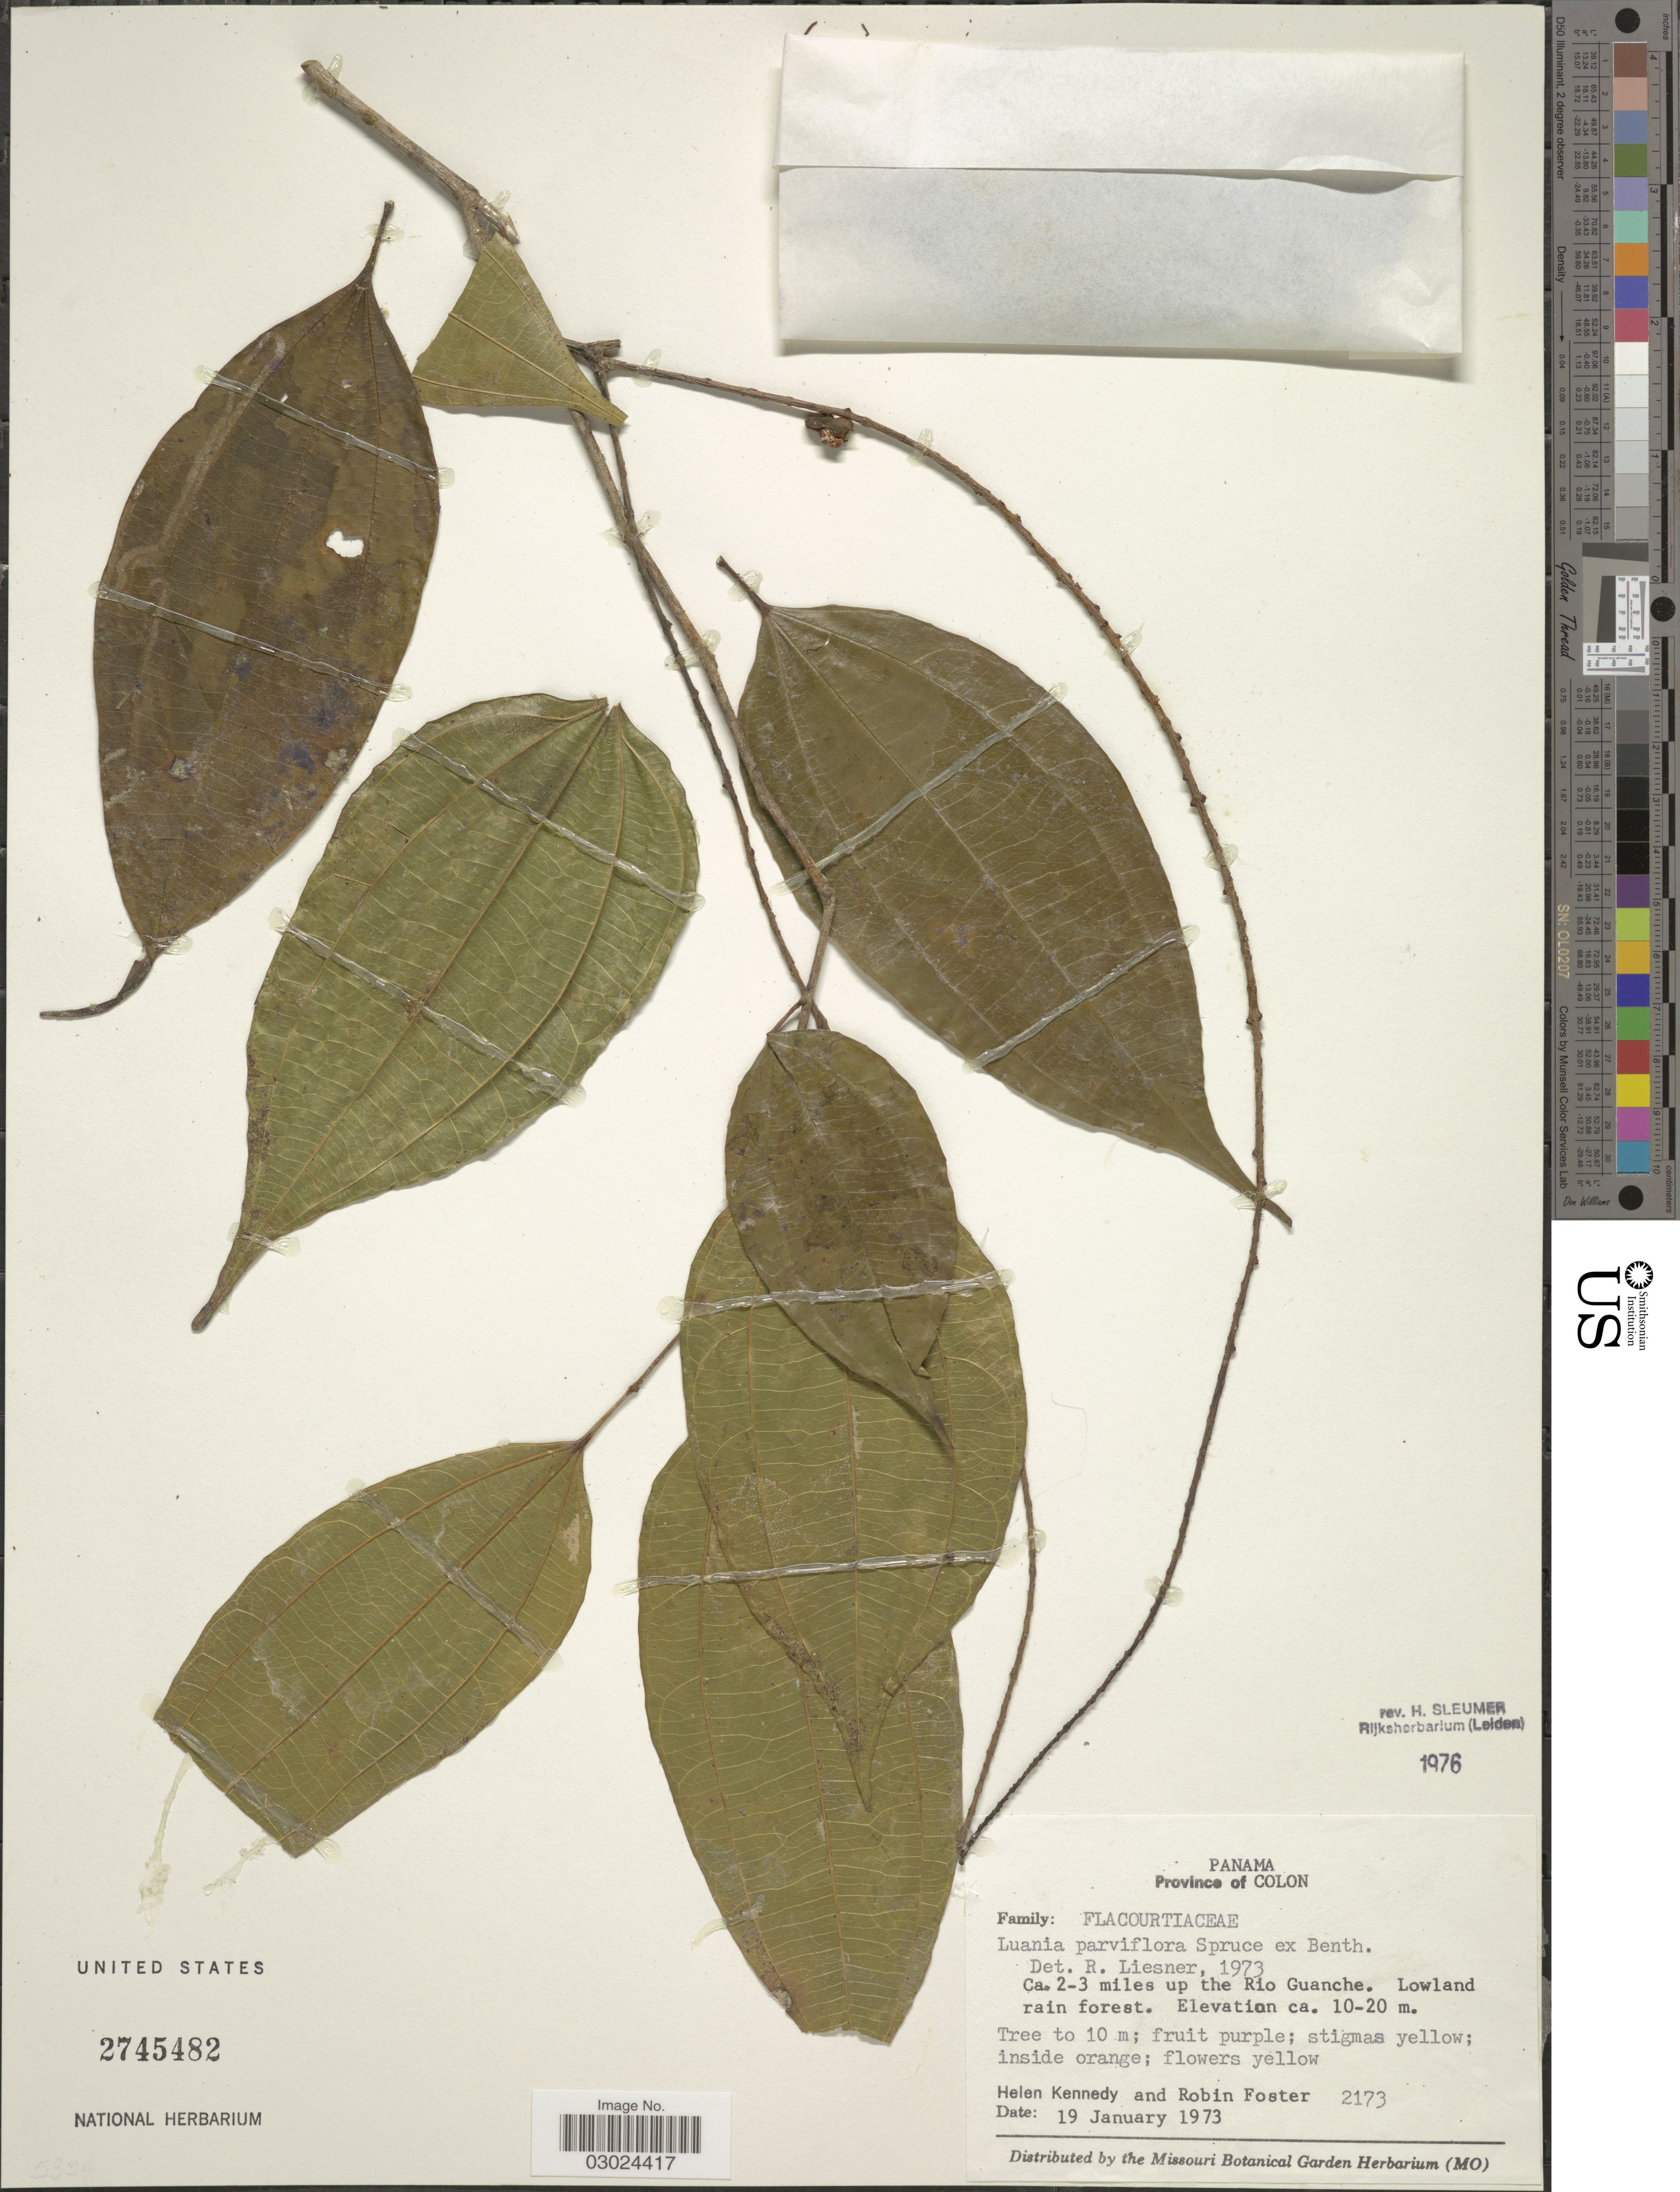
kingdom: Plantae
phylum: Tracheophyta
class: Magnoliopsida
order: Malpighiales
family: Salicaceae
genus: Lunania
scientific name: Lunania parviflora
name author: Spruce ex Benth.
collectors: H. Kennedy & R. B. Foster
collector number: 2173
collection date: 1973-01-19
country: Panama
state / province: Colón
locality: Province of Colon. Ca. 2-3 miles up the Rio Guanche.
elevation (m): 10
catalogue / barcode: US 2745482